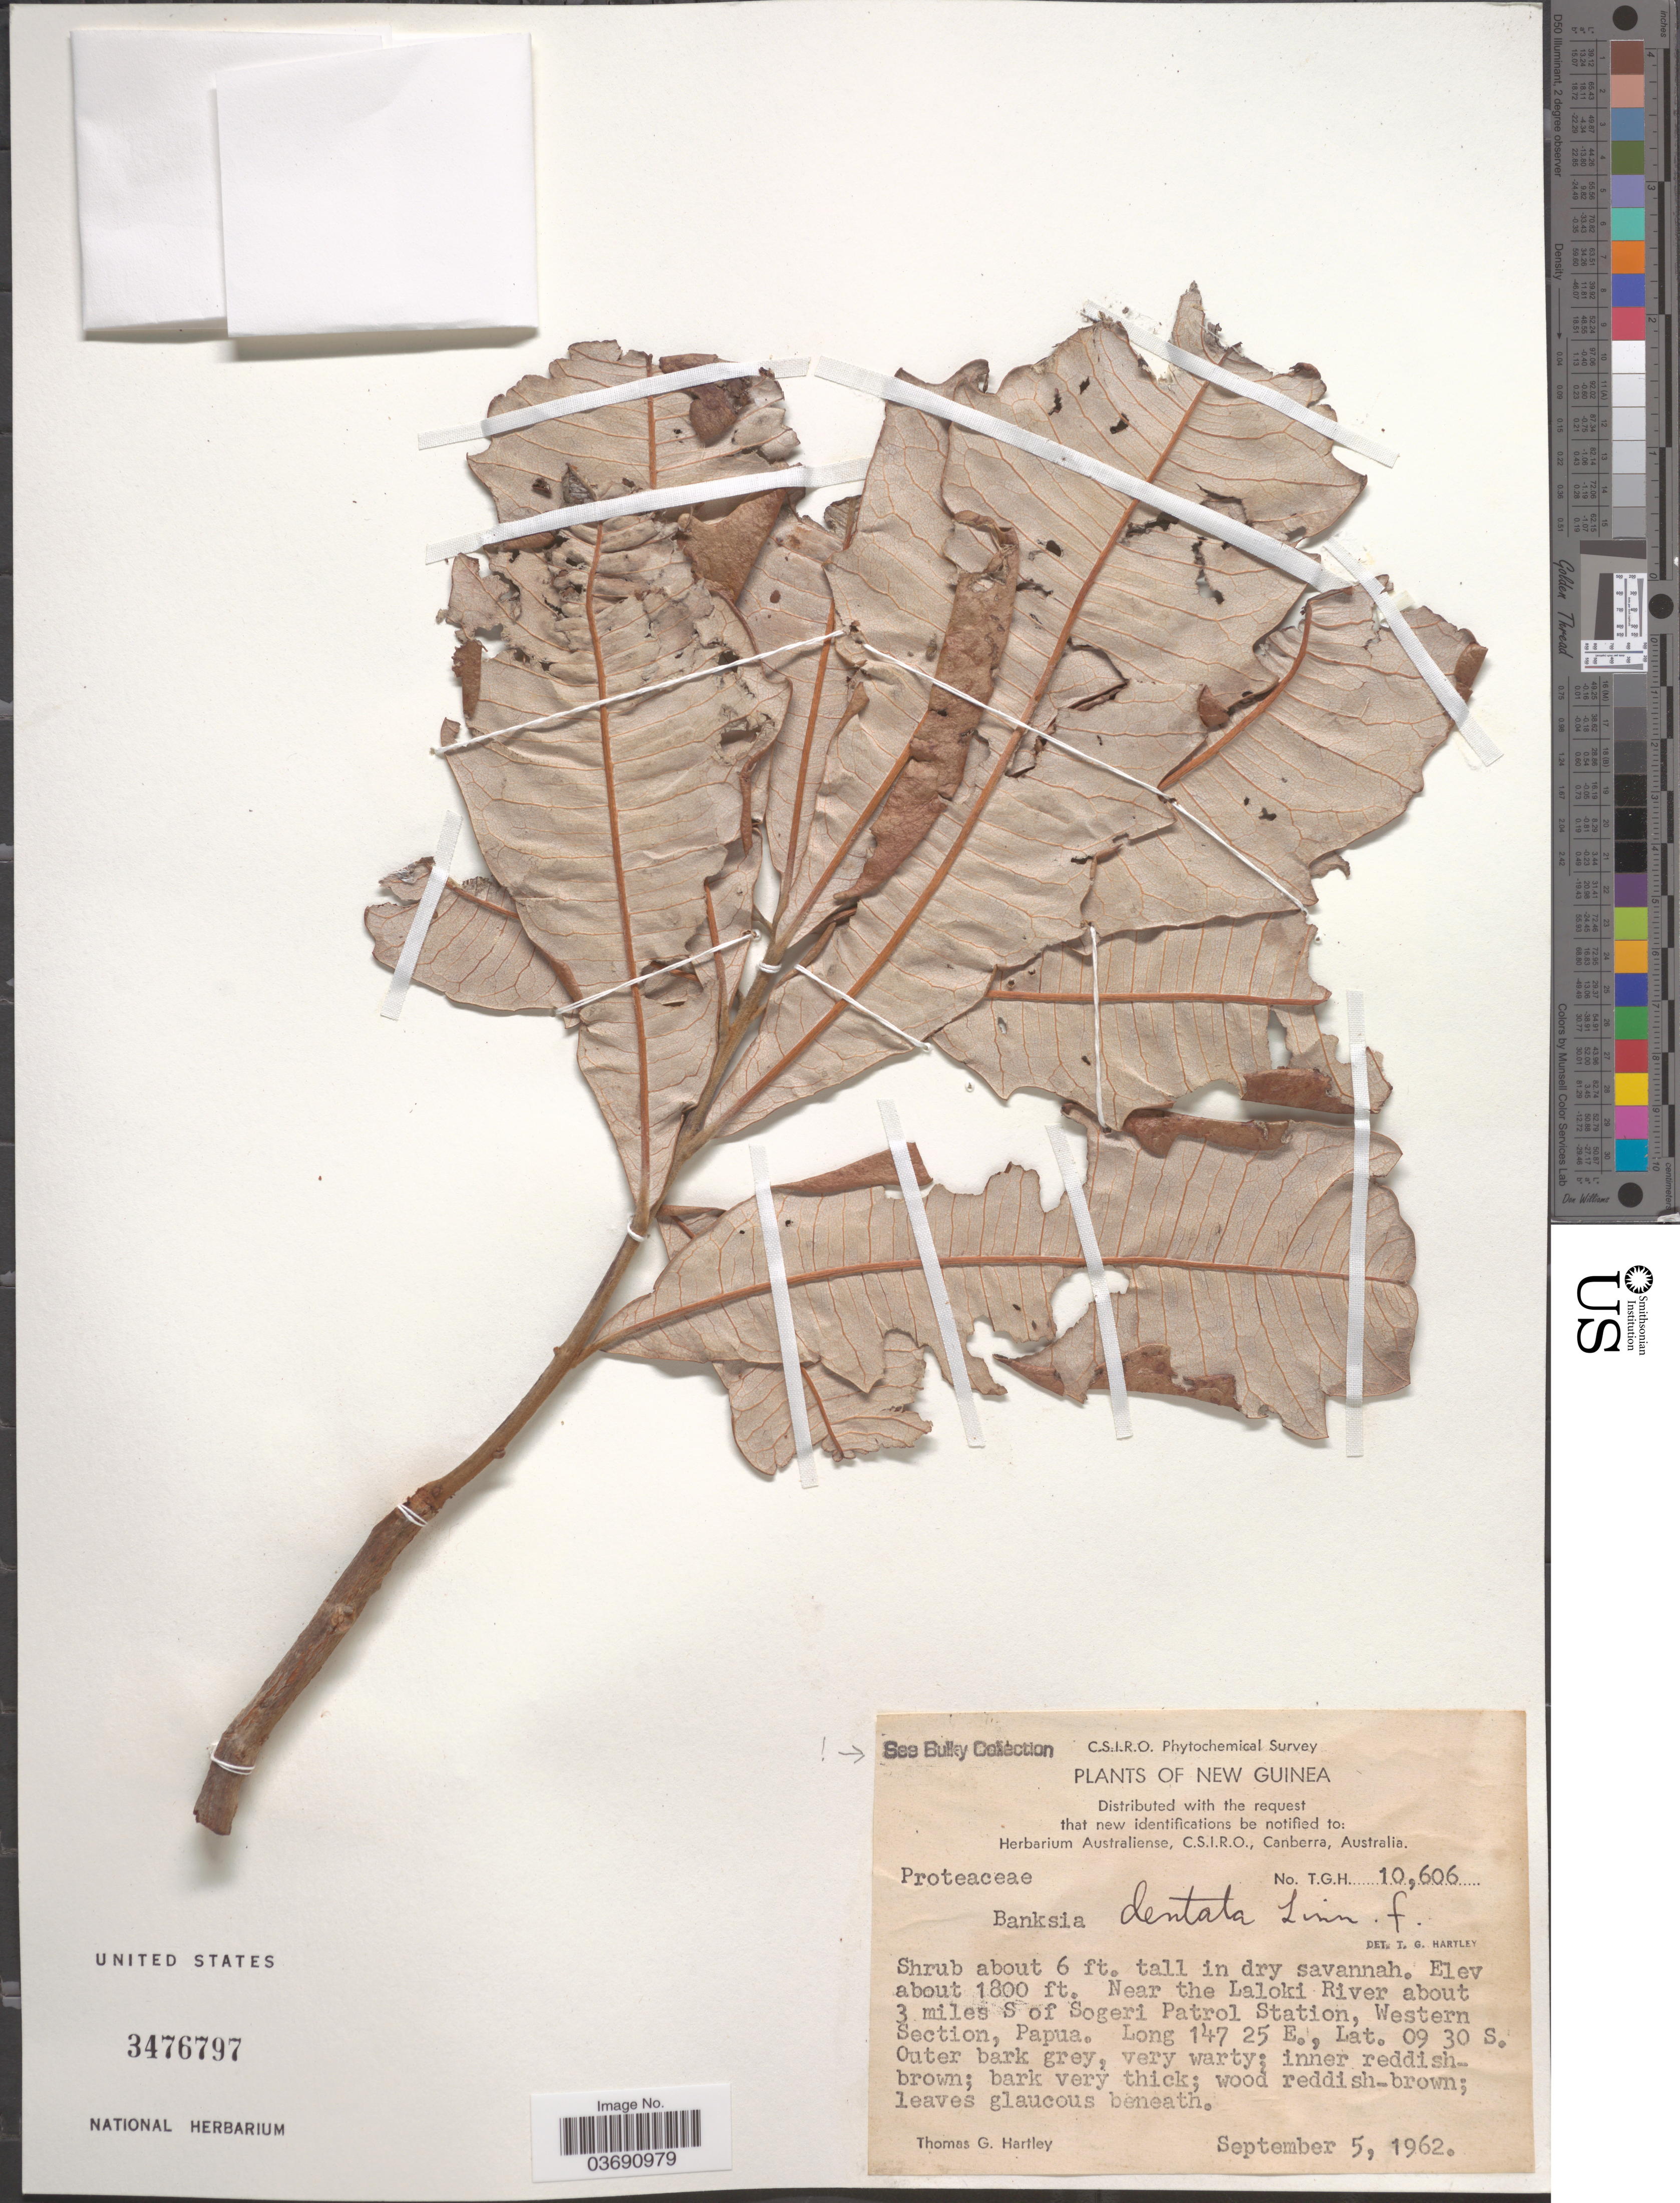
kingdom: Plantae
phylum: Tracheophyta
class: Magnoliopsida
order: Proteales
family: Proteaceae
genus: Banksia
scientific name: Banksia dentata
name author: L. f.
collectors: T. G. Hartley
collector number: TGH10606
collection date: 1962-09-05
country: Papua New Guinea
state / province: Manus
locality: New Guinea. Near the Laloki River about 3 miles S of Sogeri Patrol Station, Western Section, Papua.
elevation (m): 549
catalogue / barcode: US 3476797